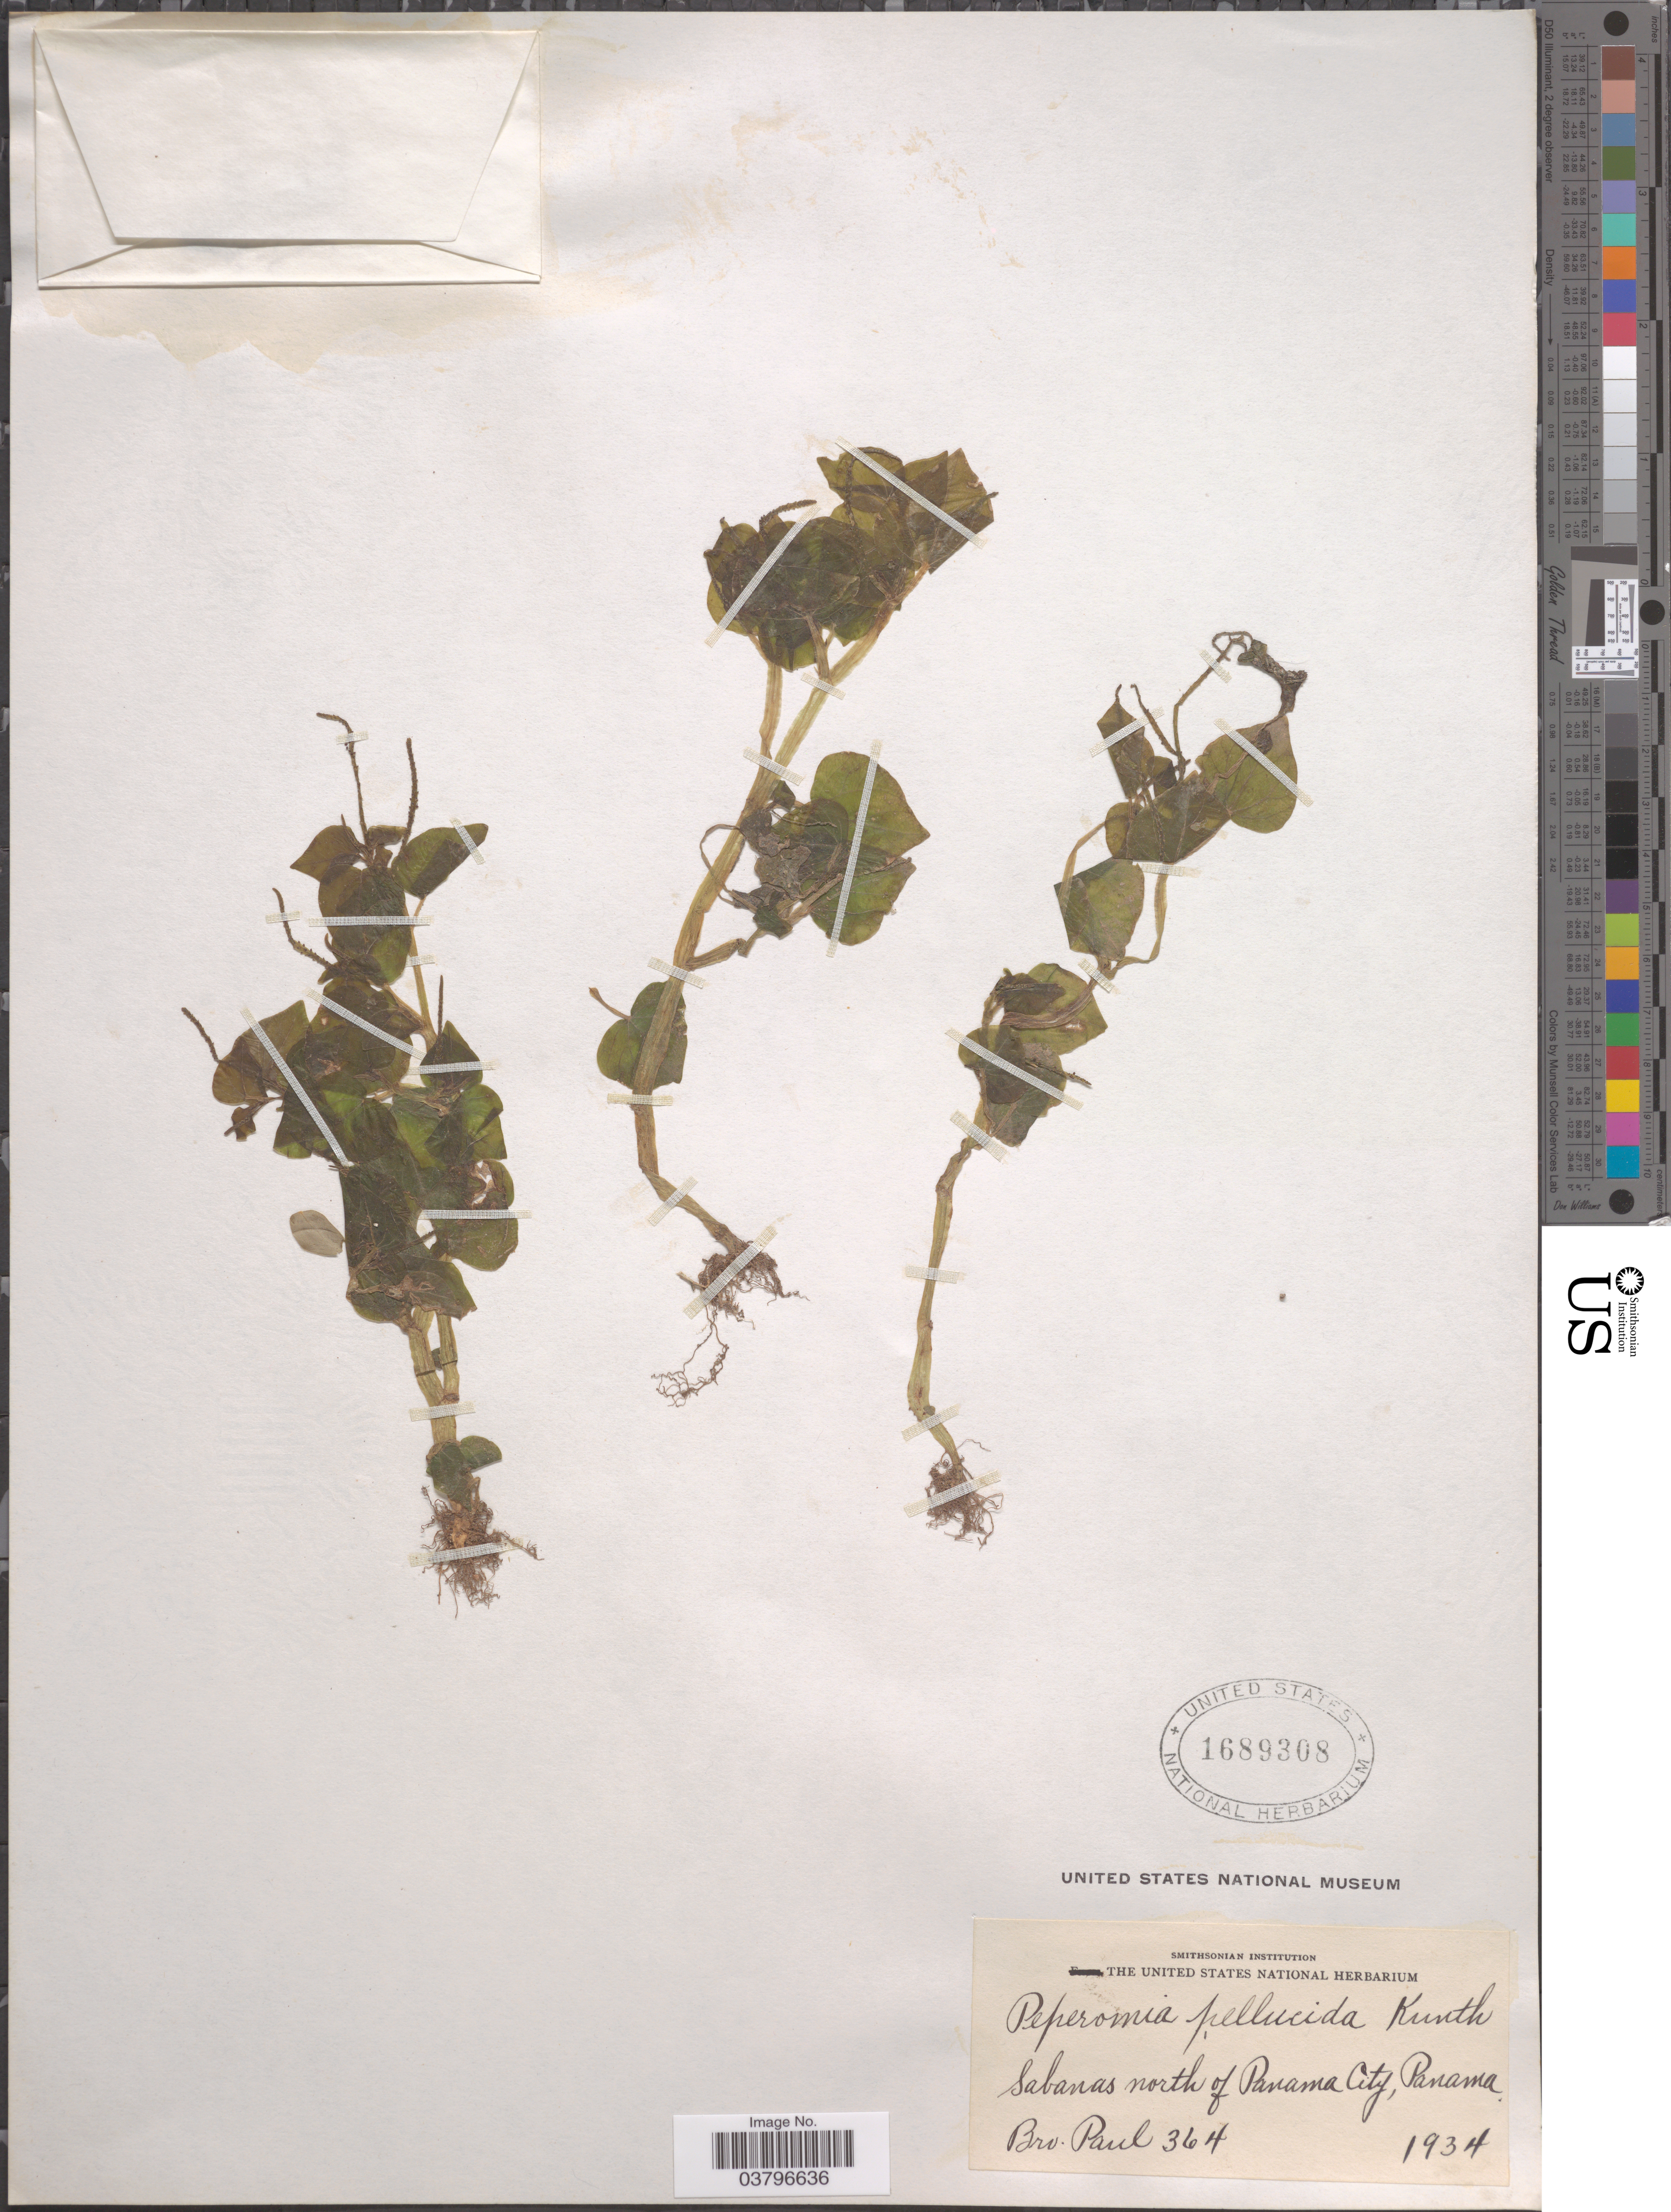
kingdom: Plantae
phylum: Tracheophyta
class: Magnoliopsida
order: Piperales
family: Piperaceae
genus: Peperomia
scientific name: Peperomia pellucida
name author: (L.) Kunth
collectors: B. Paul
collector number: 364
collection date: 1934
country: Panama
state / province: Panamá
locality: Sabanas north of Panama City.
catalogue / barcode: US 1689308